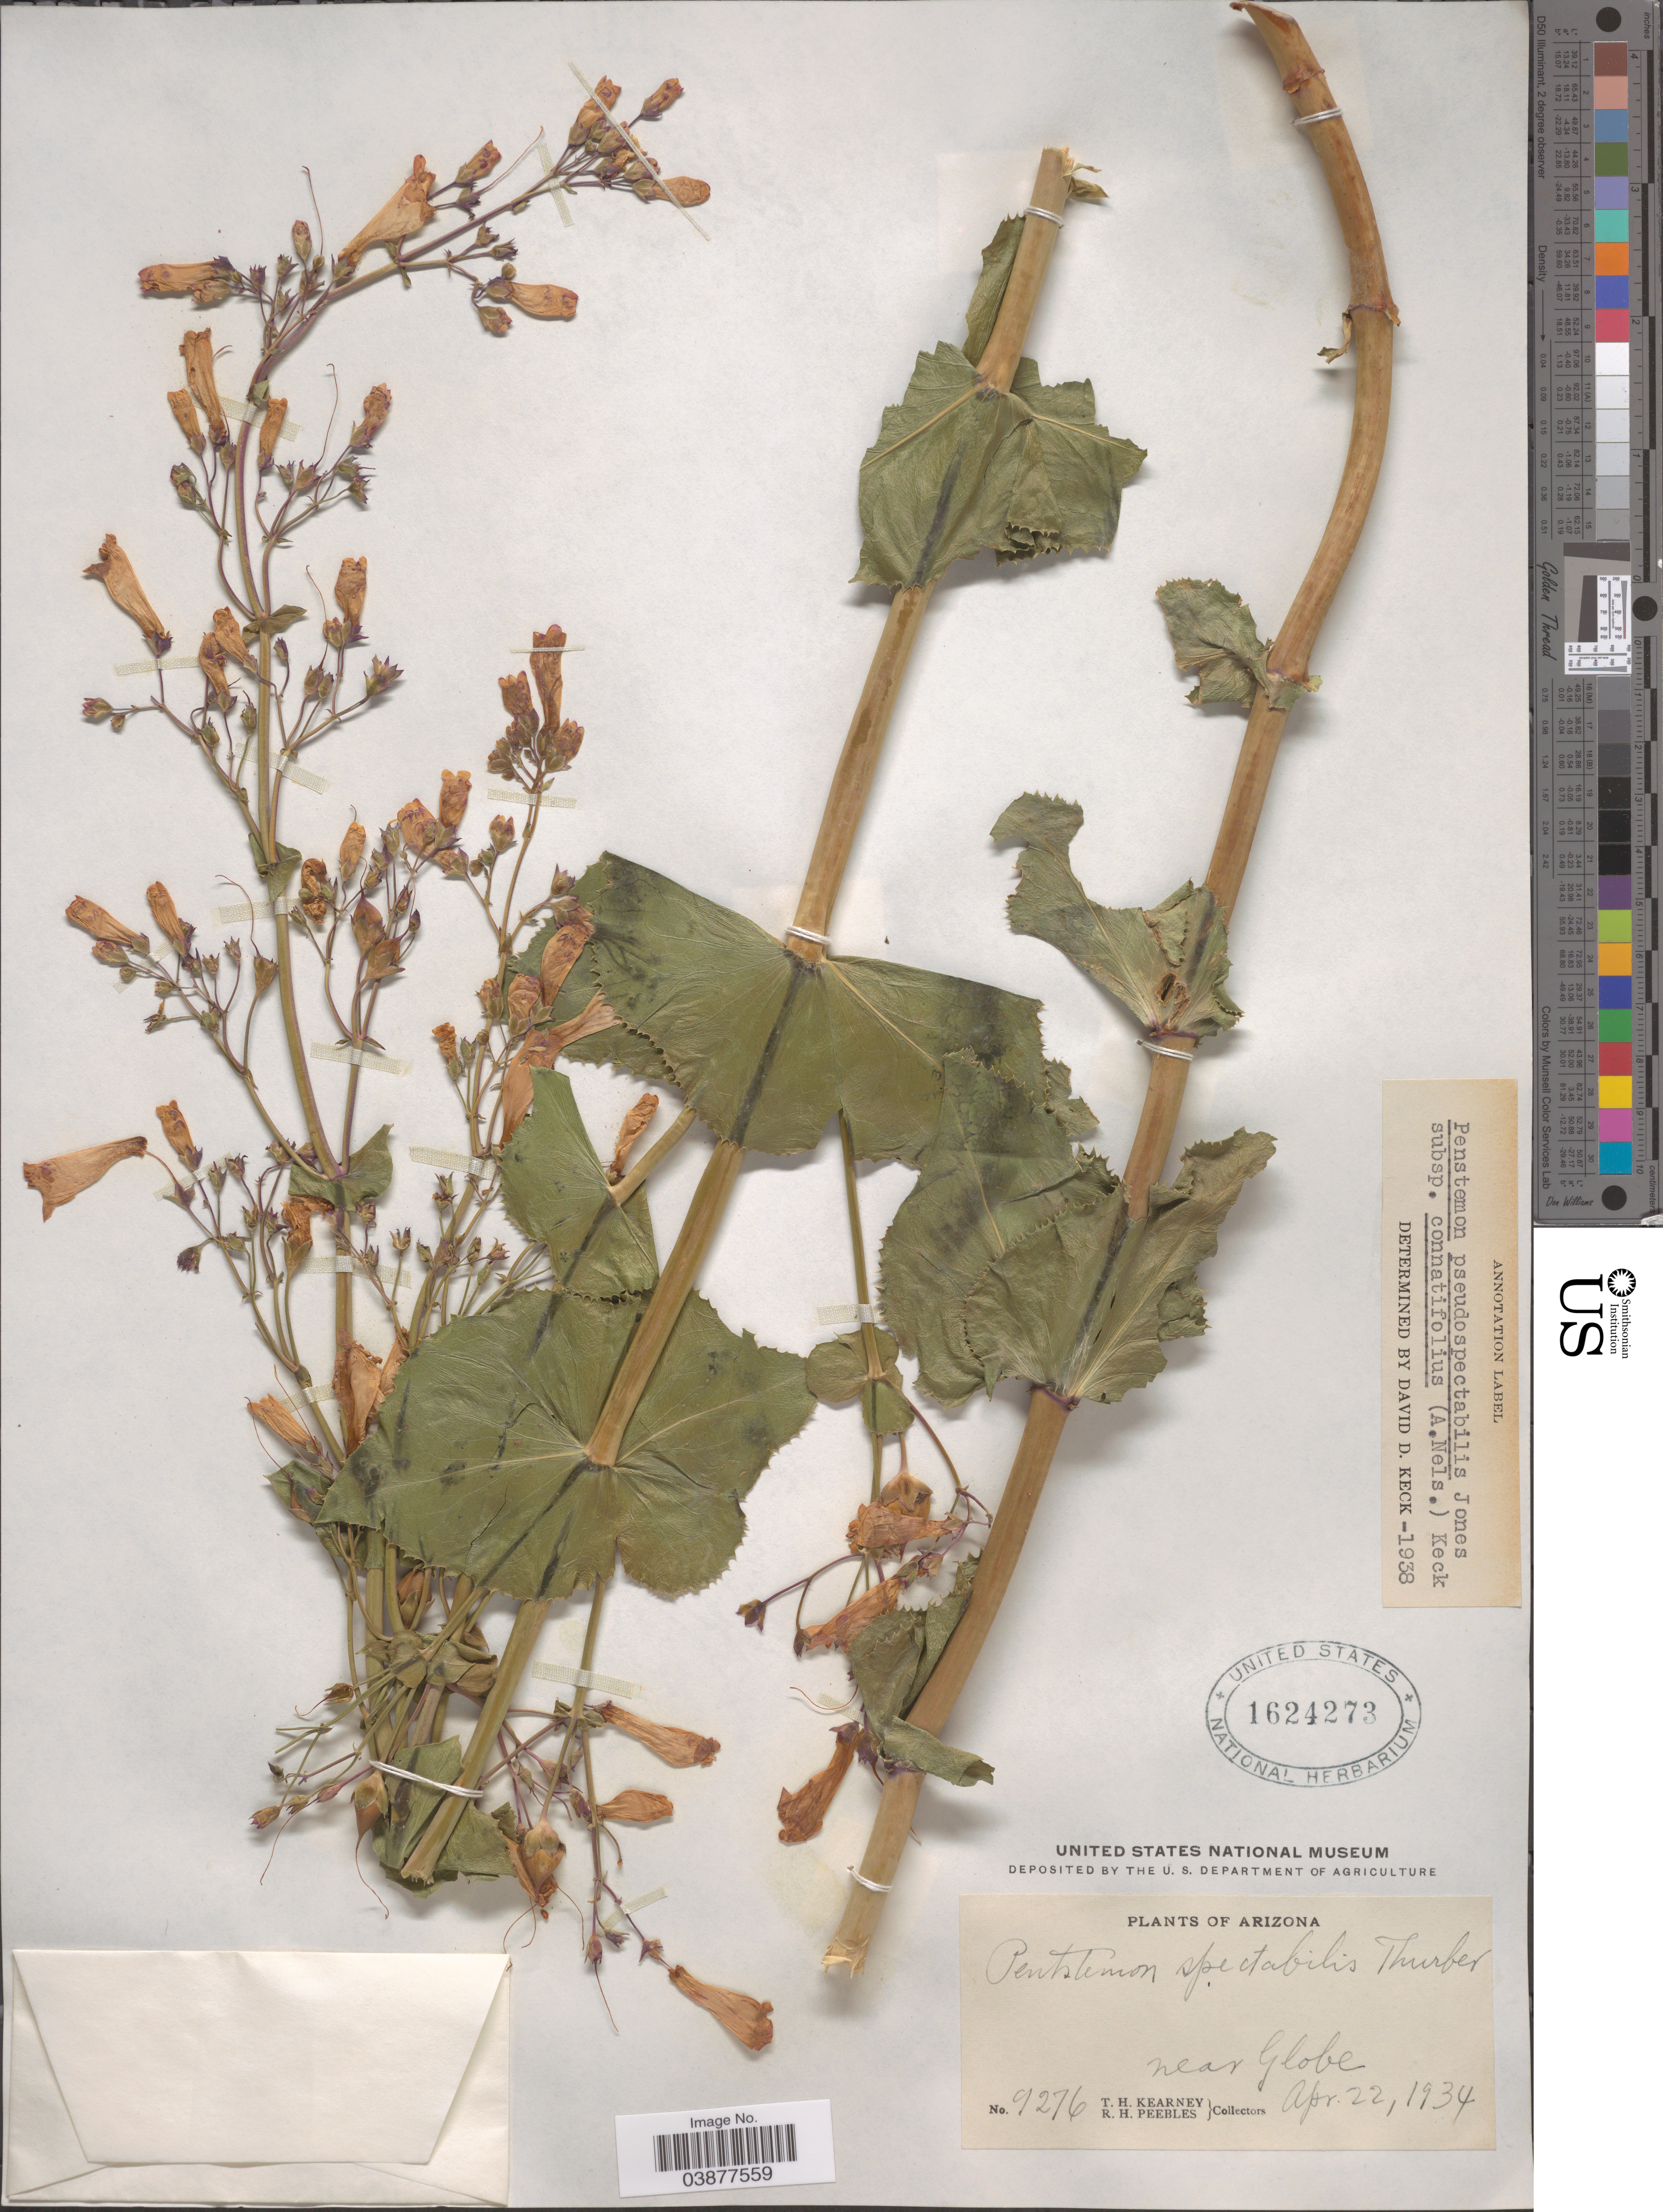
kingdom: Plantae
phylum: Tracheophyta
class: Magnoliopsida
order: Lamiales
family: Plantaginaceae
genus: Penstemon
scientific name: Penstemon pseudospectabilis var. connatifolius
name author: (A. Nelson) D.D. Keck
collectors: T. H. Kearney & R. H. Peebles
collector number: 9276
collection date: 1934-04-22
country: United States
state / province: Arizona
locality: Near Globe.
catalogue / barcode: US 1624273